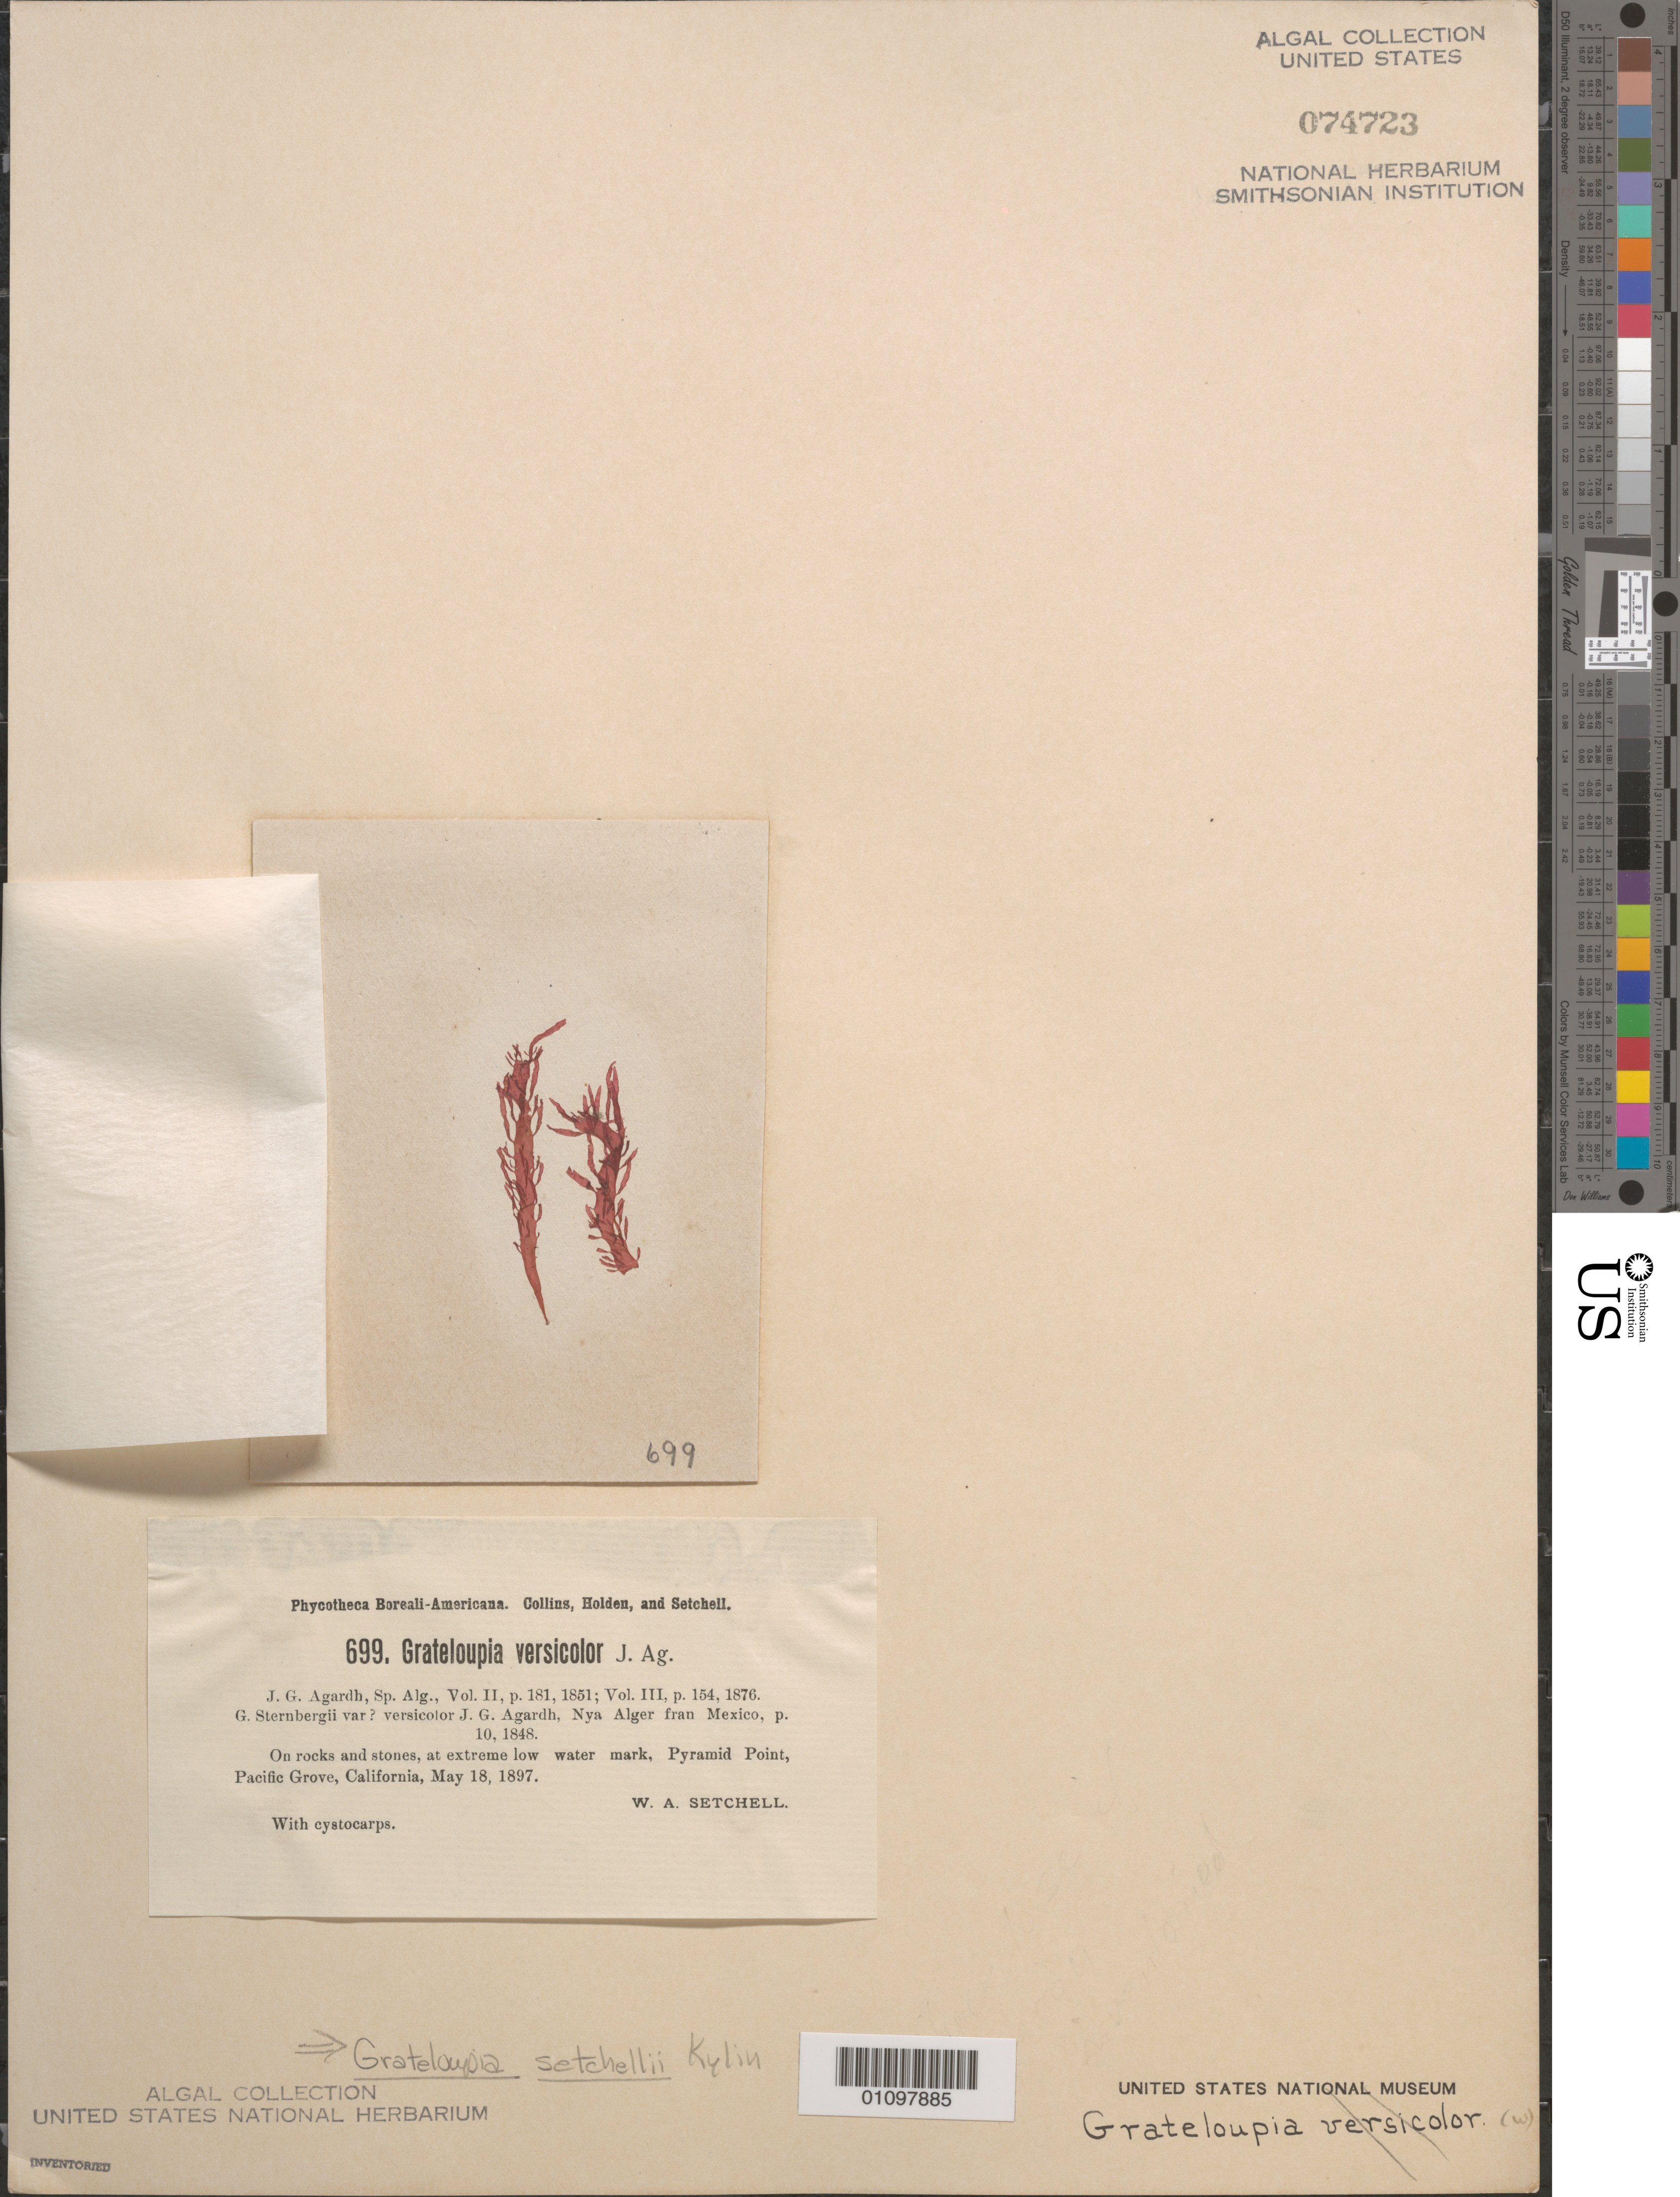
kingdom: Plantae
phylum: Rhodophyta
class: Florideophyceae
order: Halymeniales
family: Halymeniaceae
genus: Norrissia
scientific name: Norrissia setchellii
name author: (Kylin) M.S. Balakrishnan in Desikachary & Raja Rao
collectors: W. Setchell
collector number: PB-A 699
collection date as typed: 18 May 1897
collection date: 1897-05-18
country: United States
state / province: California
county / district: Monterey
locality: Pyramid Point, Pacific Grove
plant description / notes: Collins, Holden & Setchell, Phycotheca Boreali-Americana, as Grateloupia versicolor J. Ag.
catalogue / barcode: US 74723